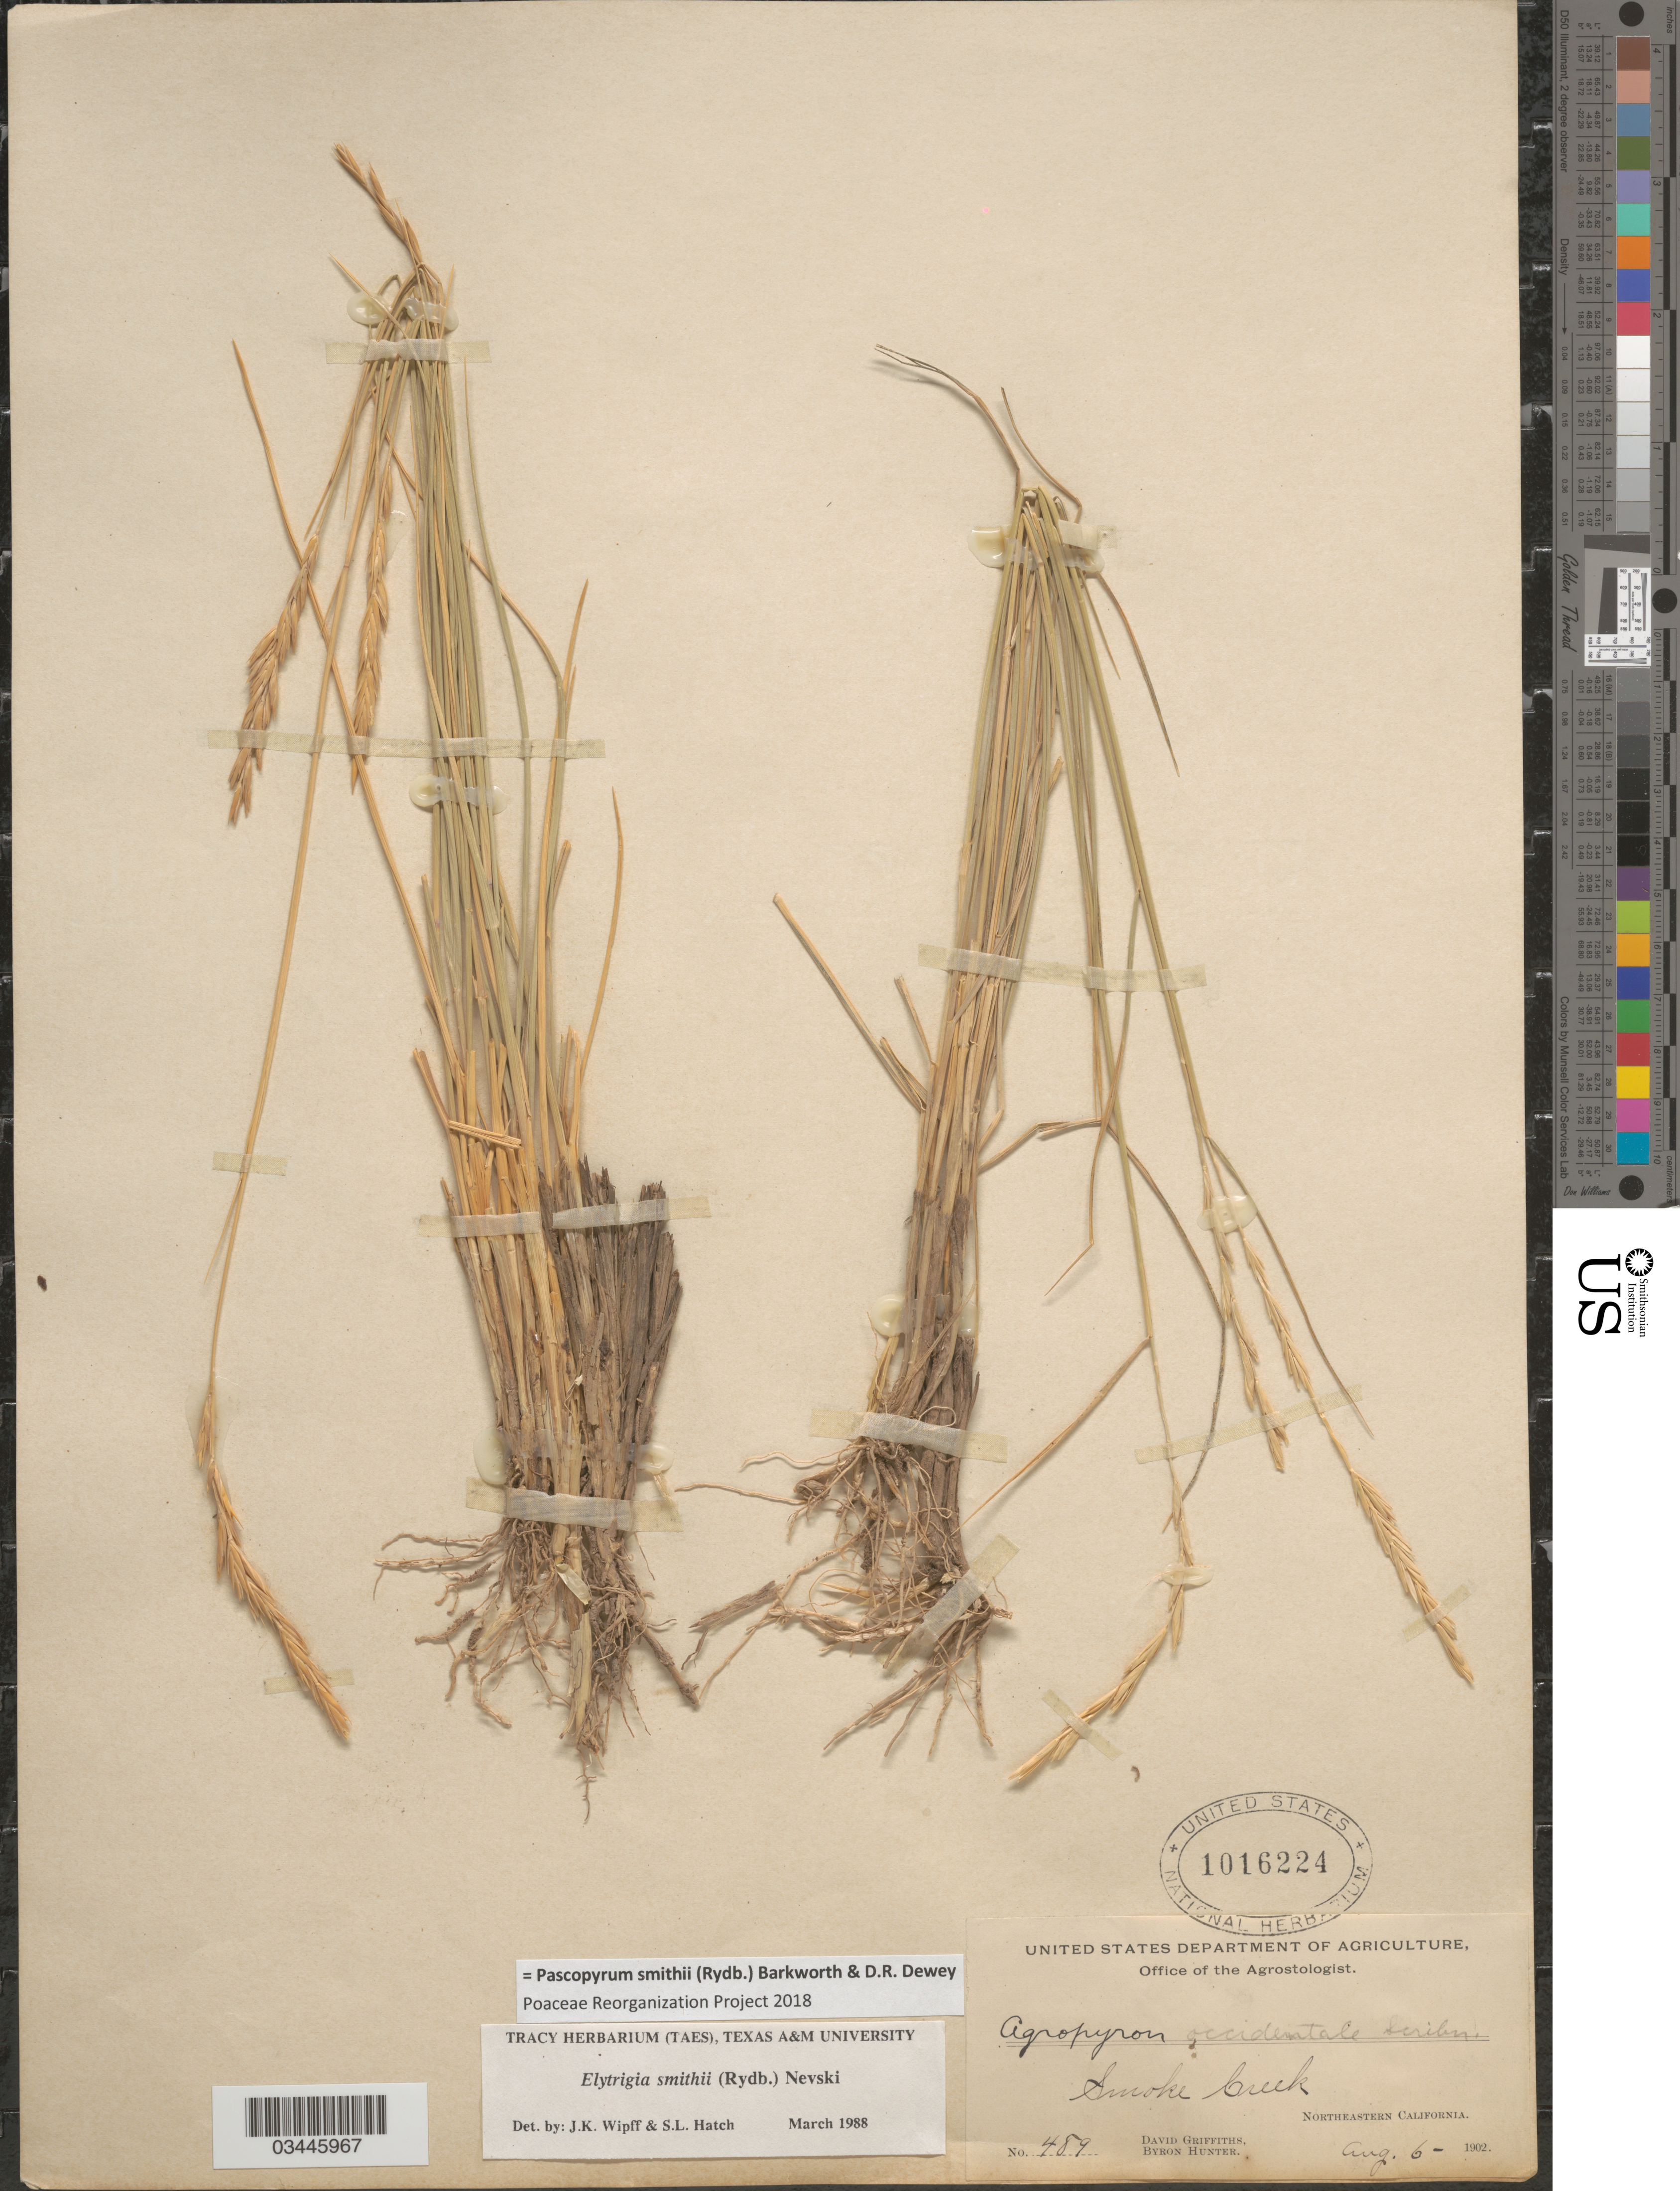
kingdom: Plantae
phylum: Tracheophyta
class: Liliopsida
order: Poales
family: Poaceae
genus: Pascopyrum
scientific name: Pascopyrum smithii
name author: (Rydb.) Barkworth & Dewey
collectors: D. Griffiths & B. Hunter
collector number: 489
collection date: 1902-08-06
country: United States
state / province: California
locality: Smoke Creek. Northeastern California.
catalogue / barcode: US 1016224